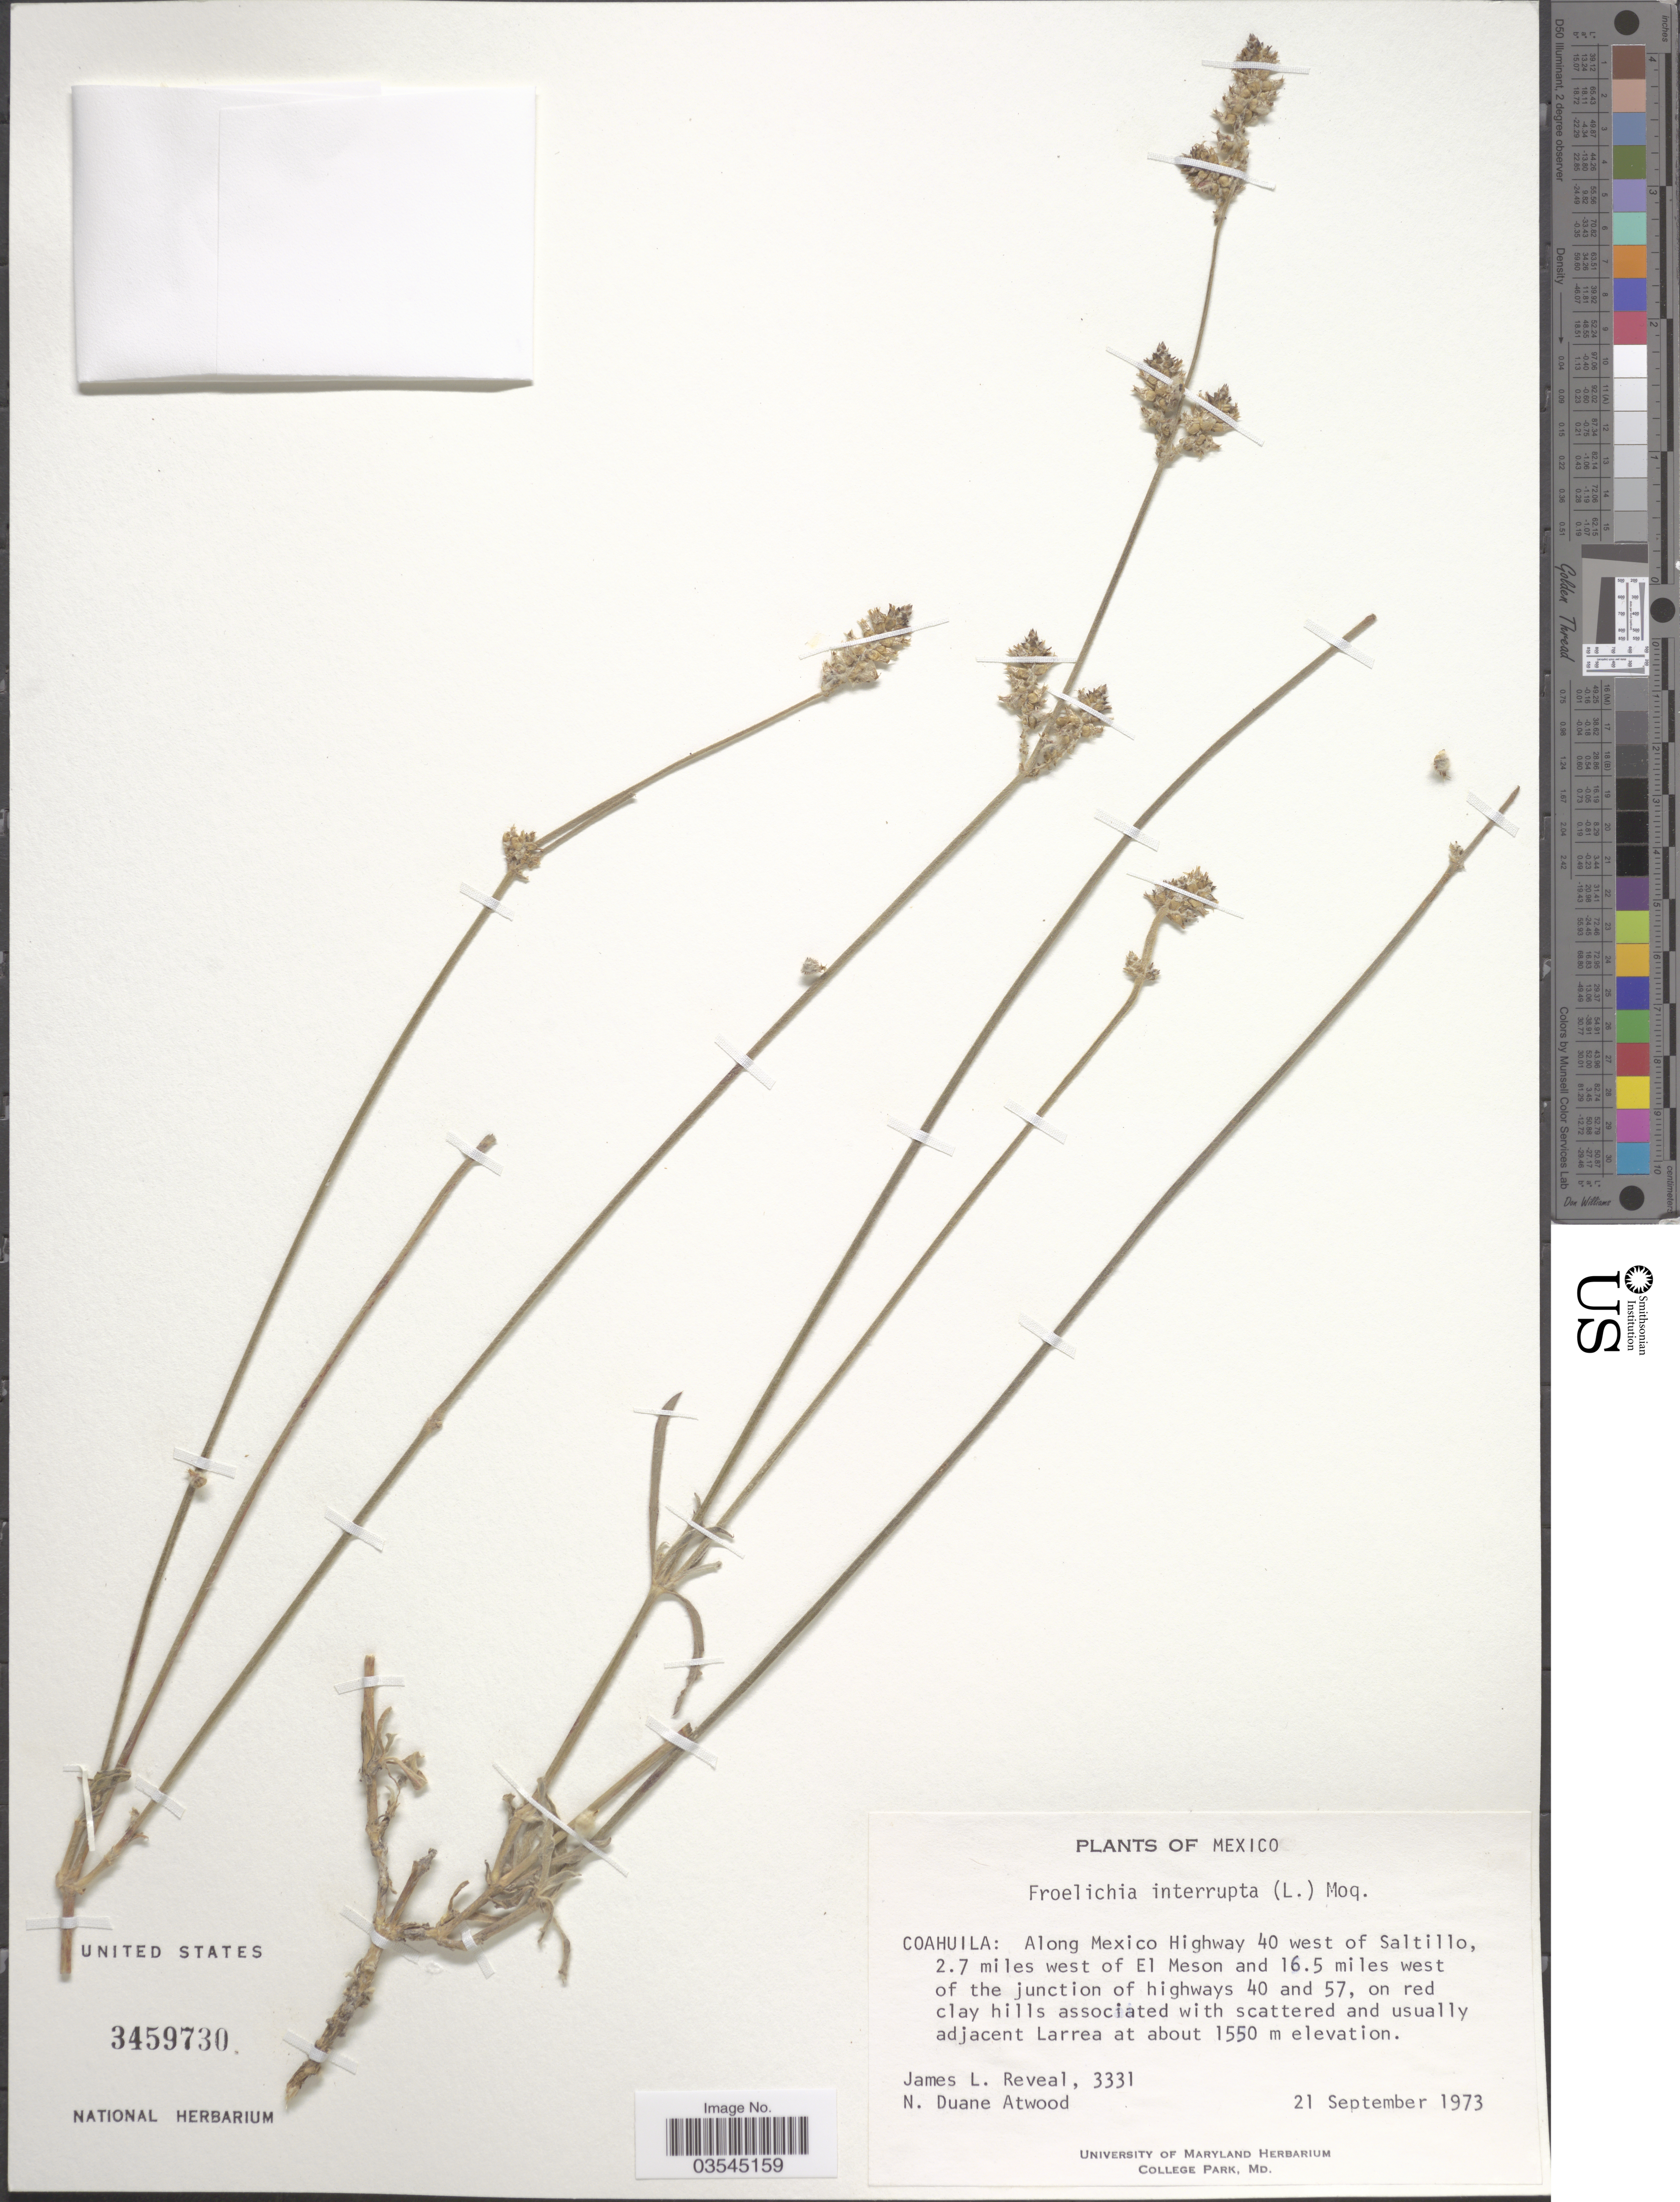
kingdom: Plantae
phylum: Tracheophyta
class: Magnoliopsida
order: Caryophyllales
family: Amaranthaceae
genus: Froelichia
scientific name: Froelichia interrupta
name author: (L.) Moq.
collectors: J. L. Reveal & N. Atwood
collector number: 3331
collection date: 1973-09-21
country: Mexico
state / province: Coahuila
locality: Along Mexico Highway 40 west of Saltillo, 2.7 miles west of El Meson and 16.5 miles west of the junction of highways 40 and 57.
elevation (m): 1550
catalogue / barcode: US 3459730